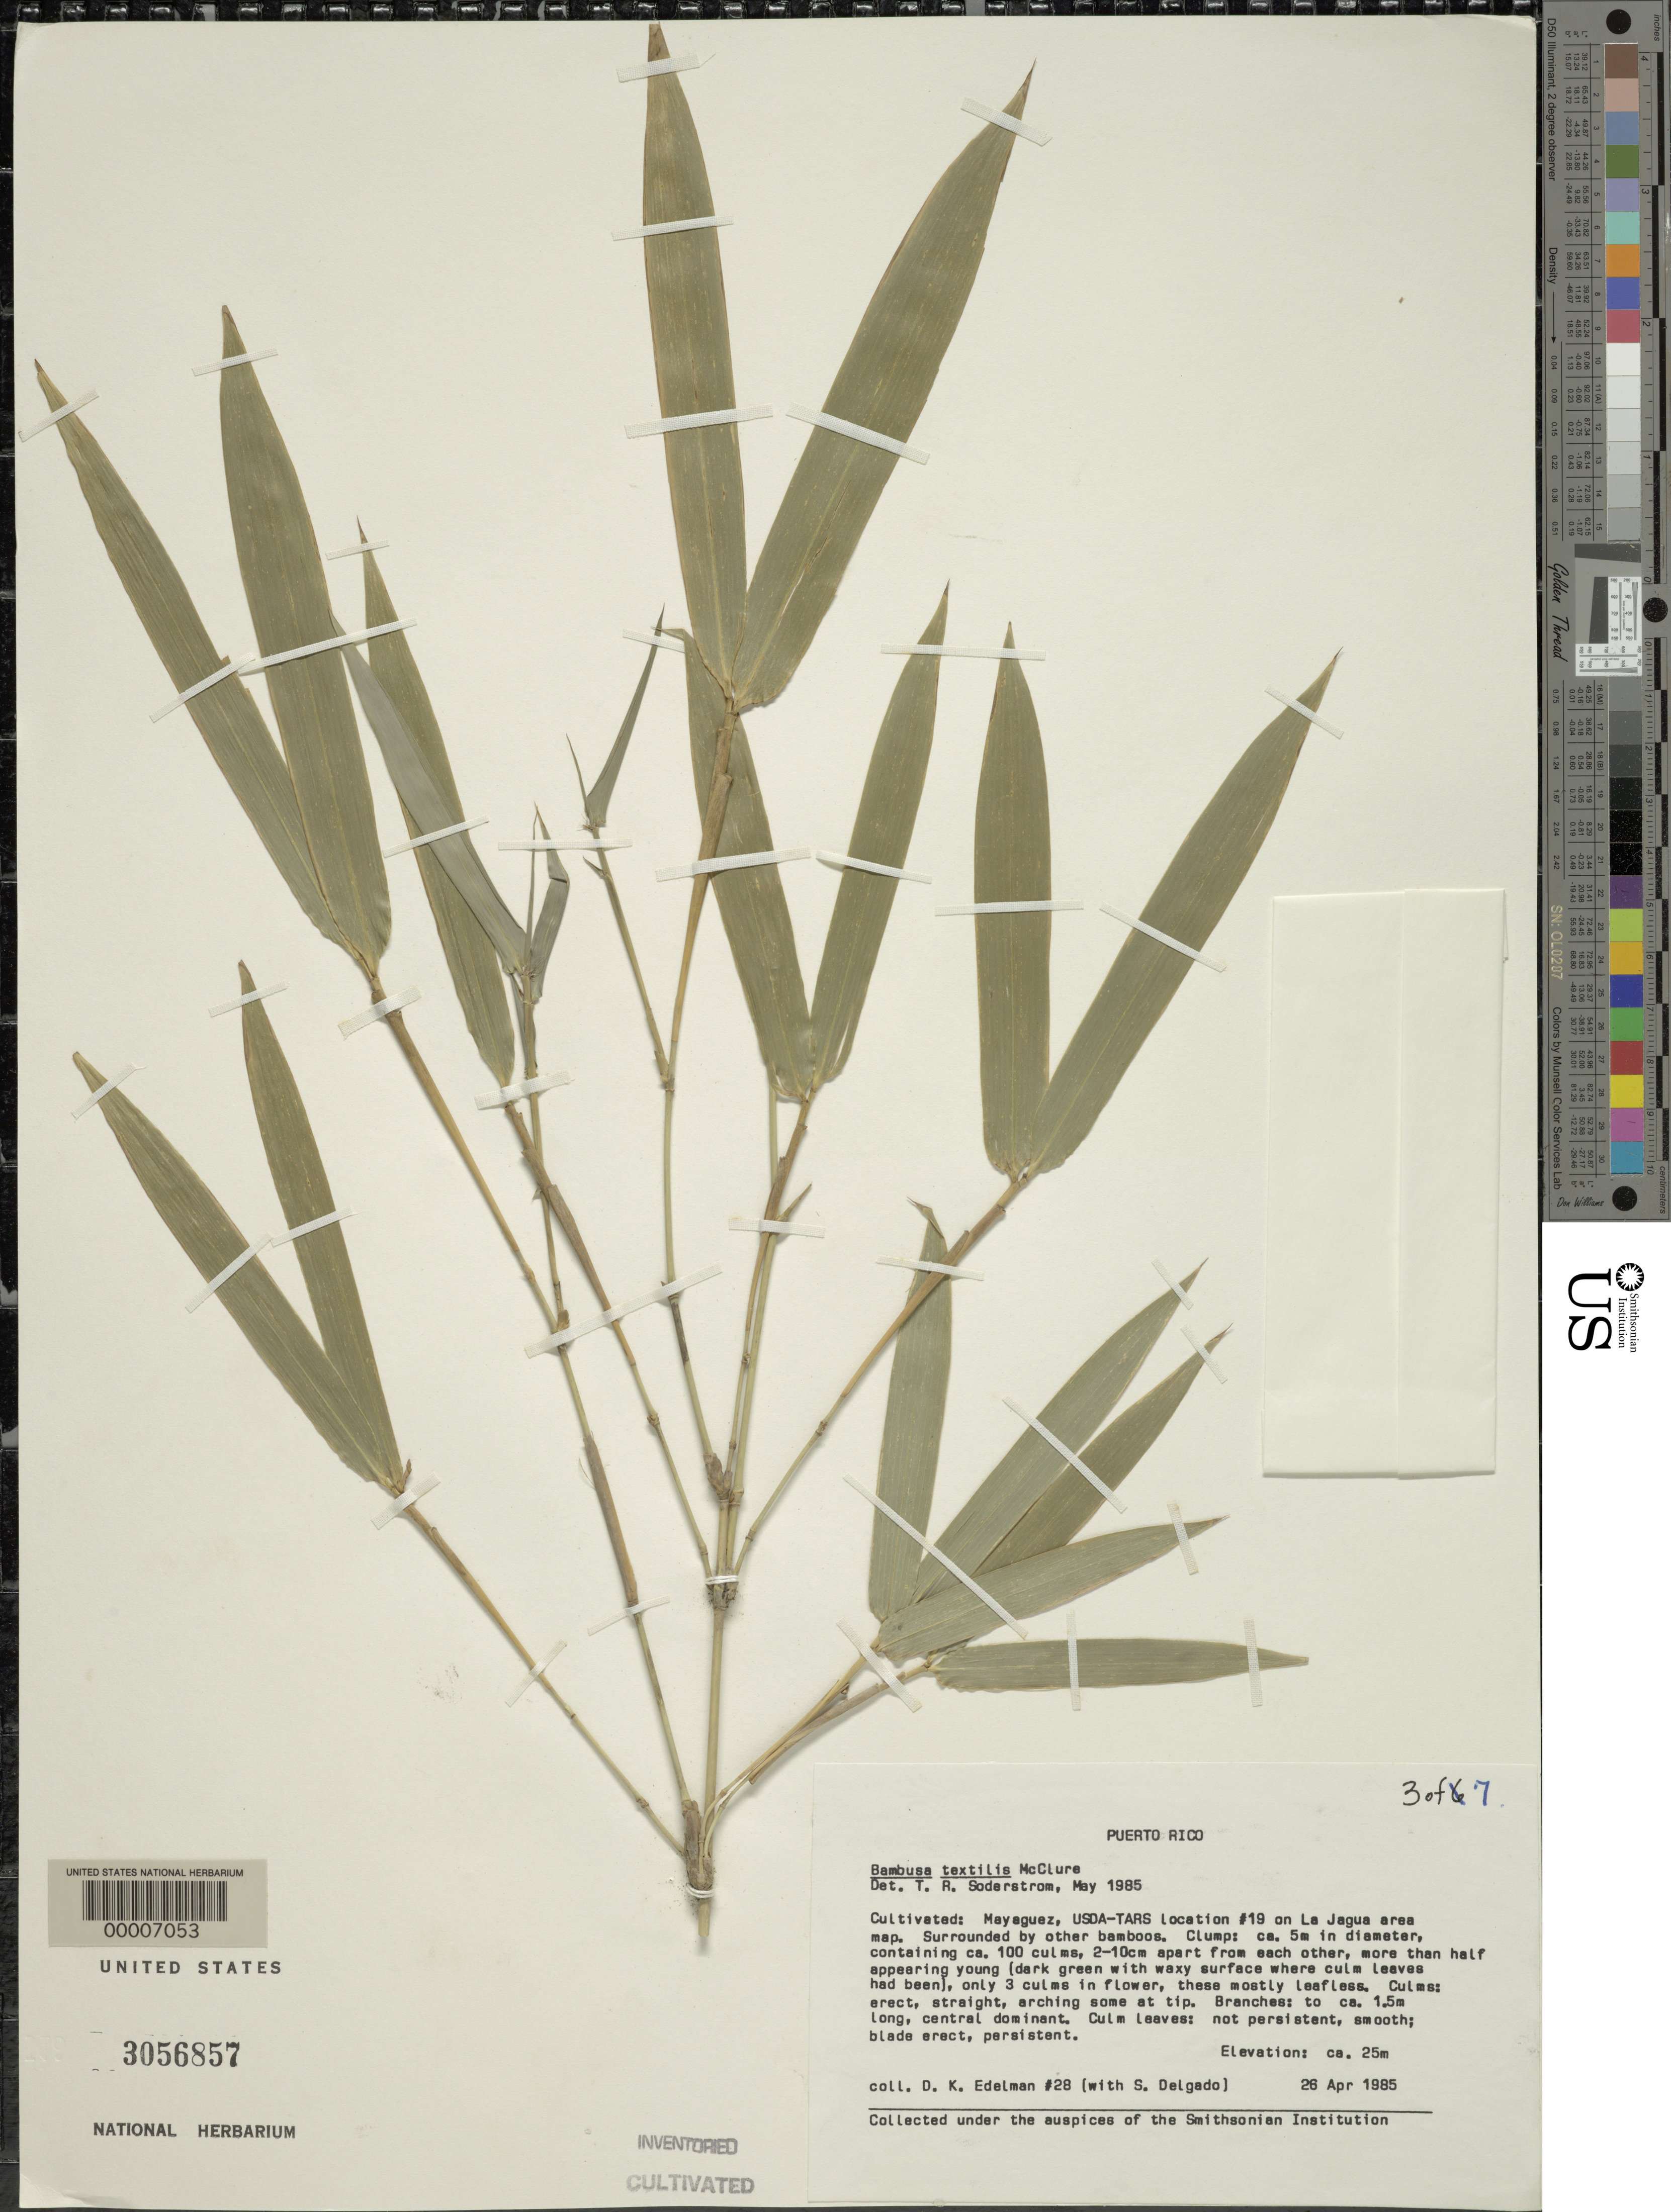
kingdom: Plantae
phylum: Tracheophyta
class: Liliopsida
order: Poales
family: Poaceae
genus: Bambusa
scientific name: Bambusa textilis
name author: McClure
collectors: D. Edelman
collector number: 28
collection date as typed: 26 Apr 1985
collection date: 1985-04-26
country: Puerto Rico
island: Greater Antilles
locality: Mayaguez, usda-tars, location #19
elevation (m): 25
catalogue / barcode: US 3056857